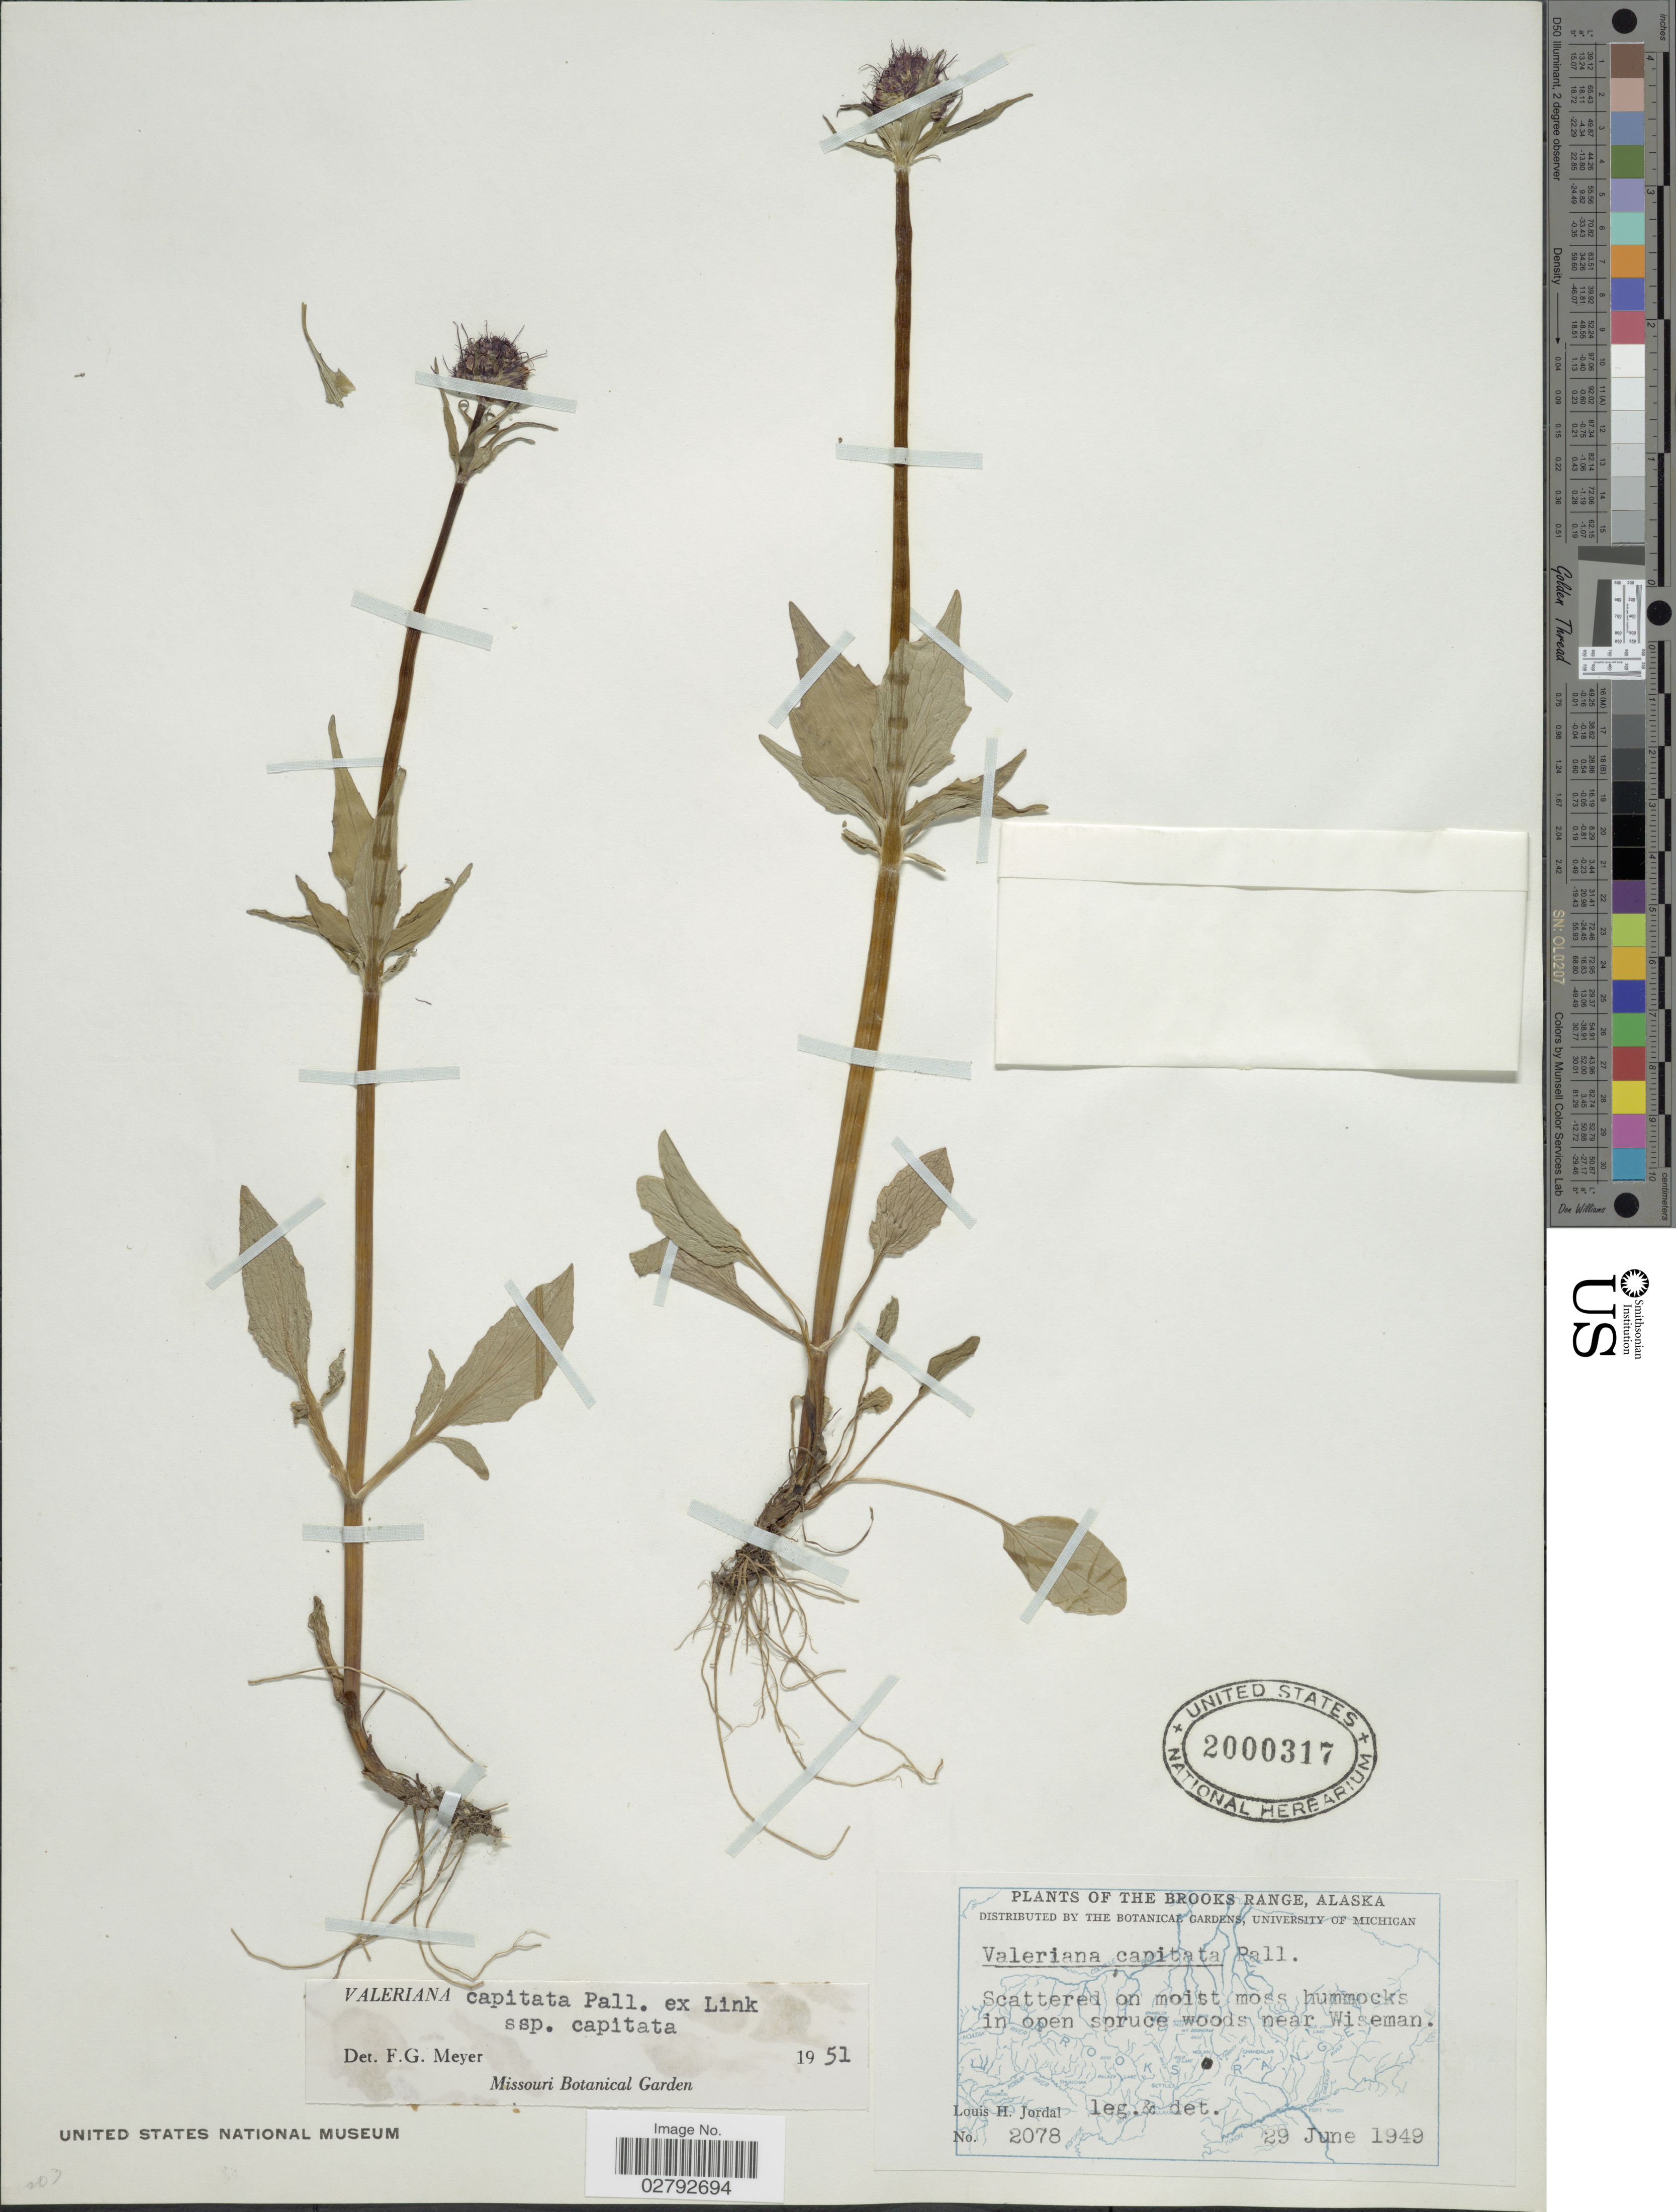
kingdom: Plantae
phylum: Tracheophyta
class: Magnoliopsida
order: Dipsacales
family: Caprifoliaceae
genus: Valeriana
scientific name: Valeriana capitata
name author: Link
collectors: L. Jordal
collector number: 2078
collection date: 1949-06-29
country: United States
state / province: Alaska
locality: Brooks Range. Scattered on moist moss hummocks in open spruce woods near Wiseman.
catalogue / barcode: US 2000317